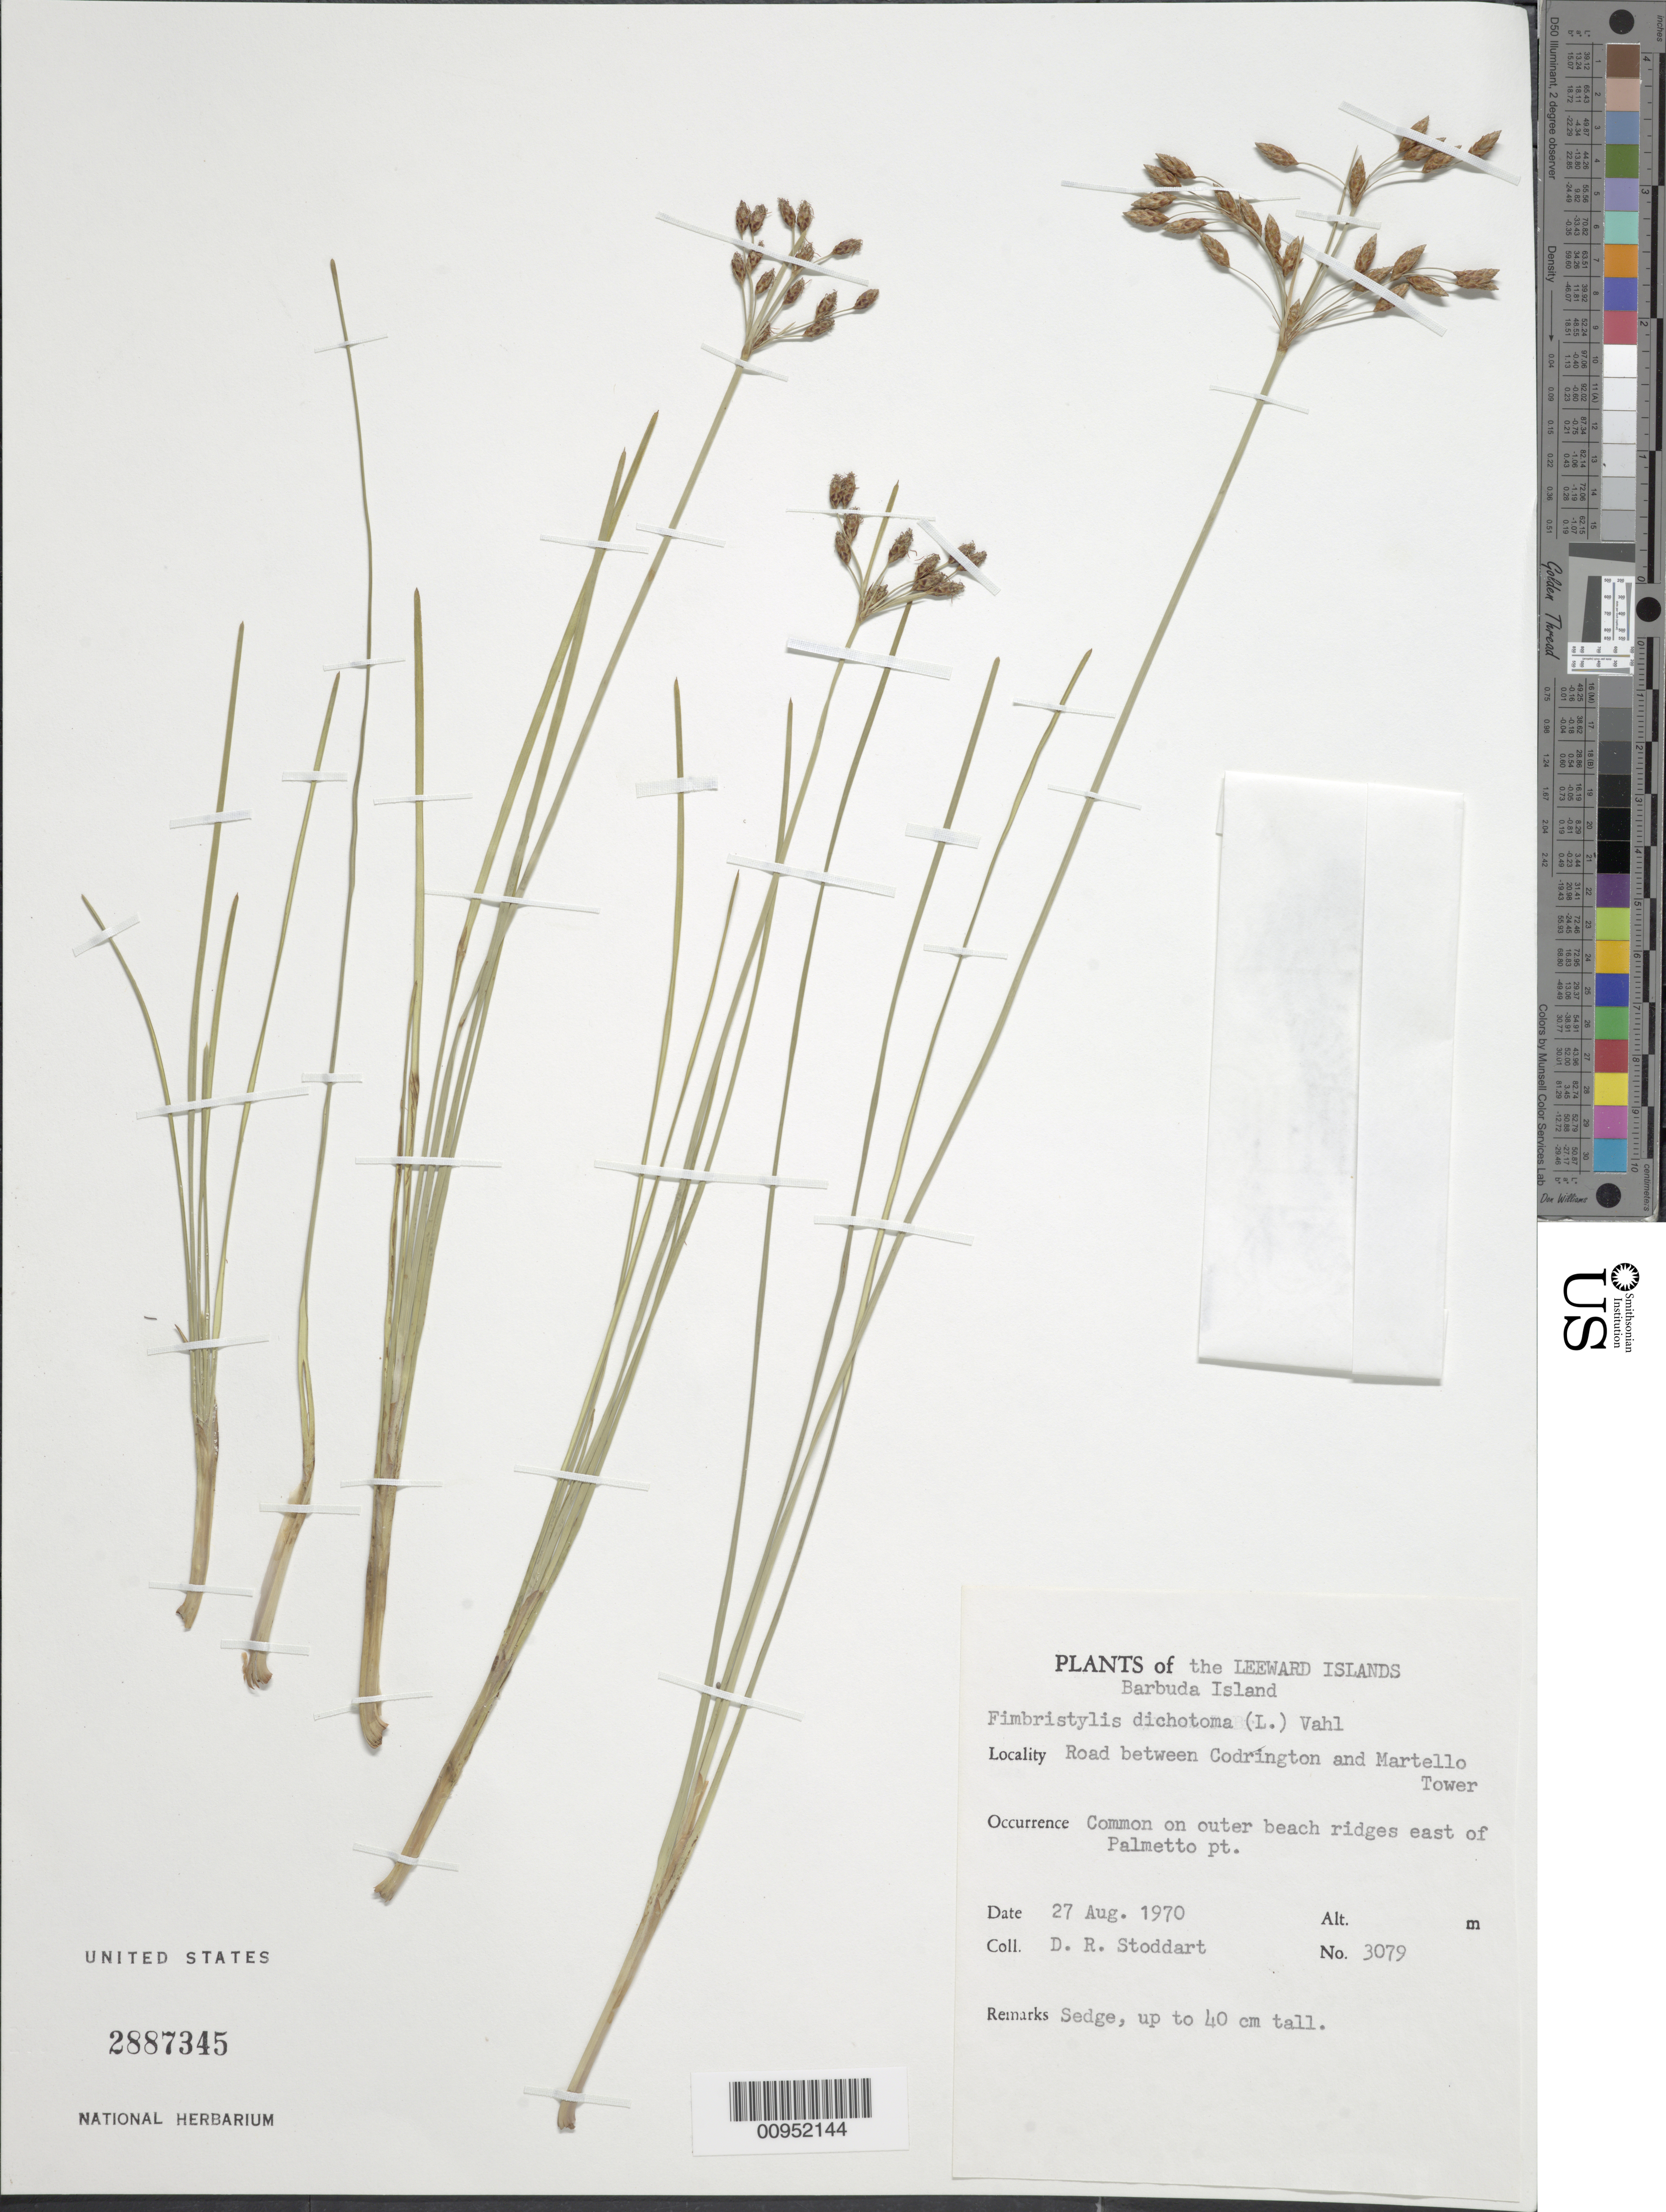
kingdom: Plantae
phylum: Tracheophyta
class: Liliopsida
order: Poales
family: Cyperaceae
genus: Fimbristylis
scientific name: Fimbristylis dichotoma subsp. dichotoma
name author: (L.) Vahl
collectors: D. R. Stoddart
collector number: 3079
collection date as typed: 27 Aug 1970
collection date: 1970-08-27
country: Antigua and Barbuda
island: Barbuda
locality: Road between Codrington and Martello Tower, ridges E of Palmetto pt.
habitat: On outer beach ridges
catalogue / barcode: US 2887345